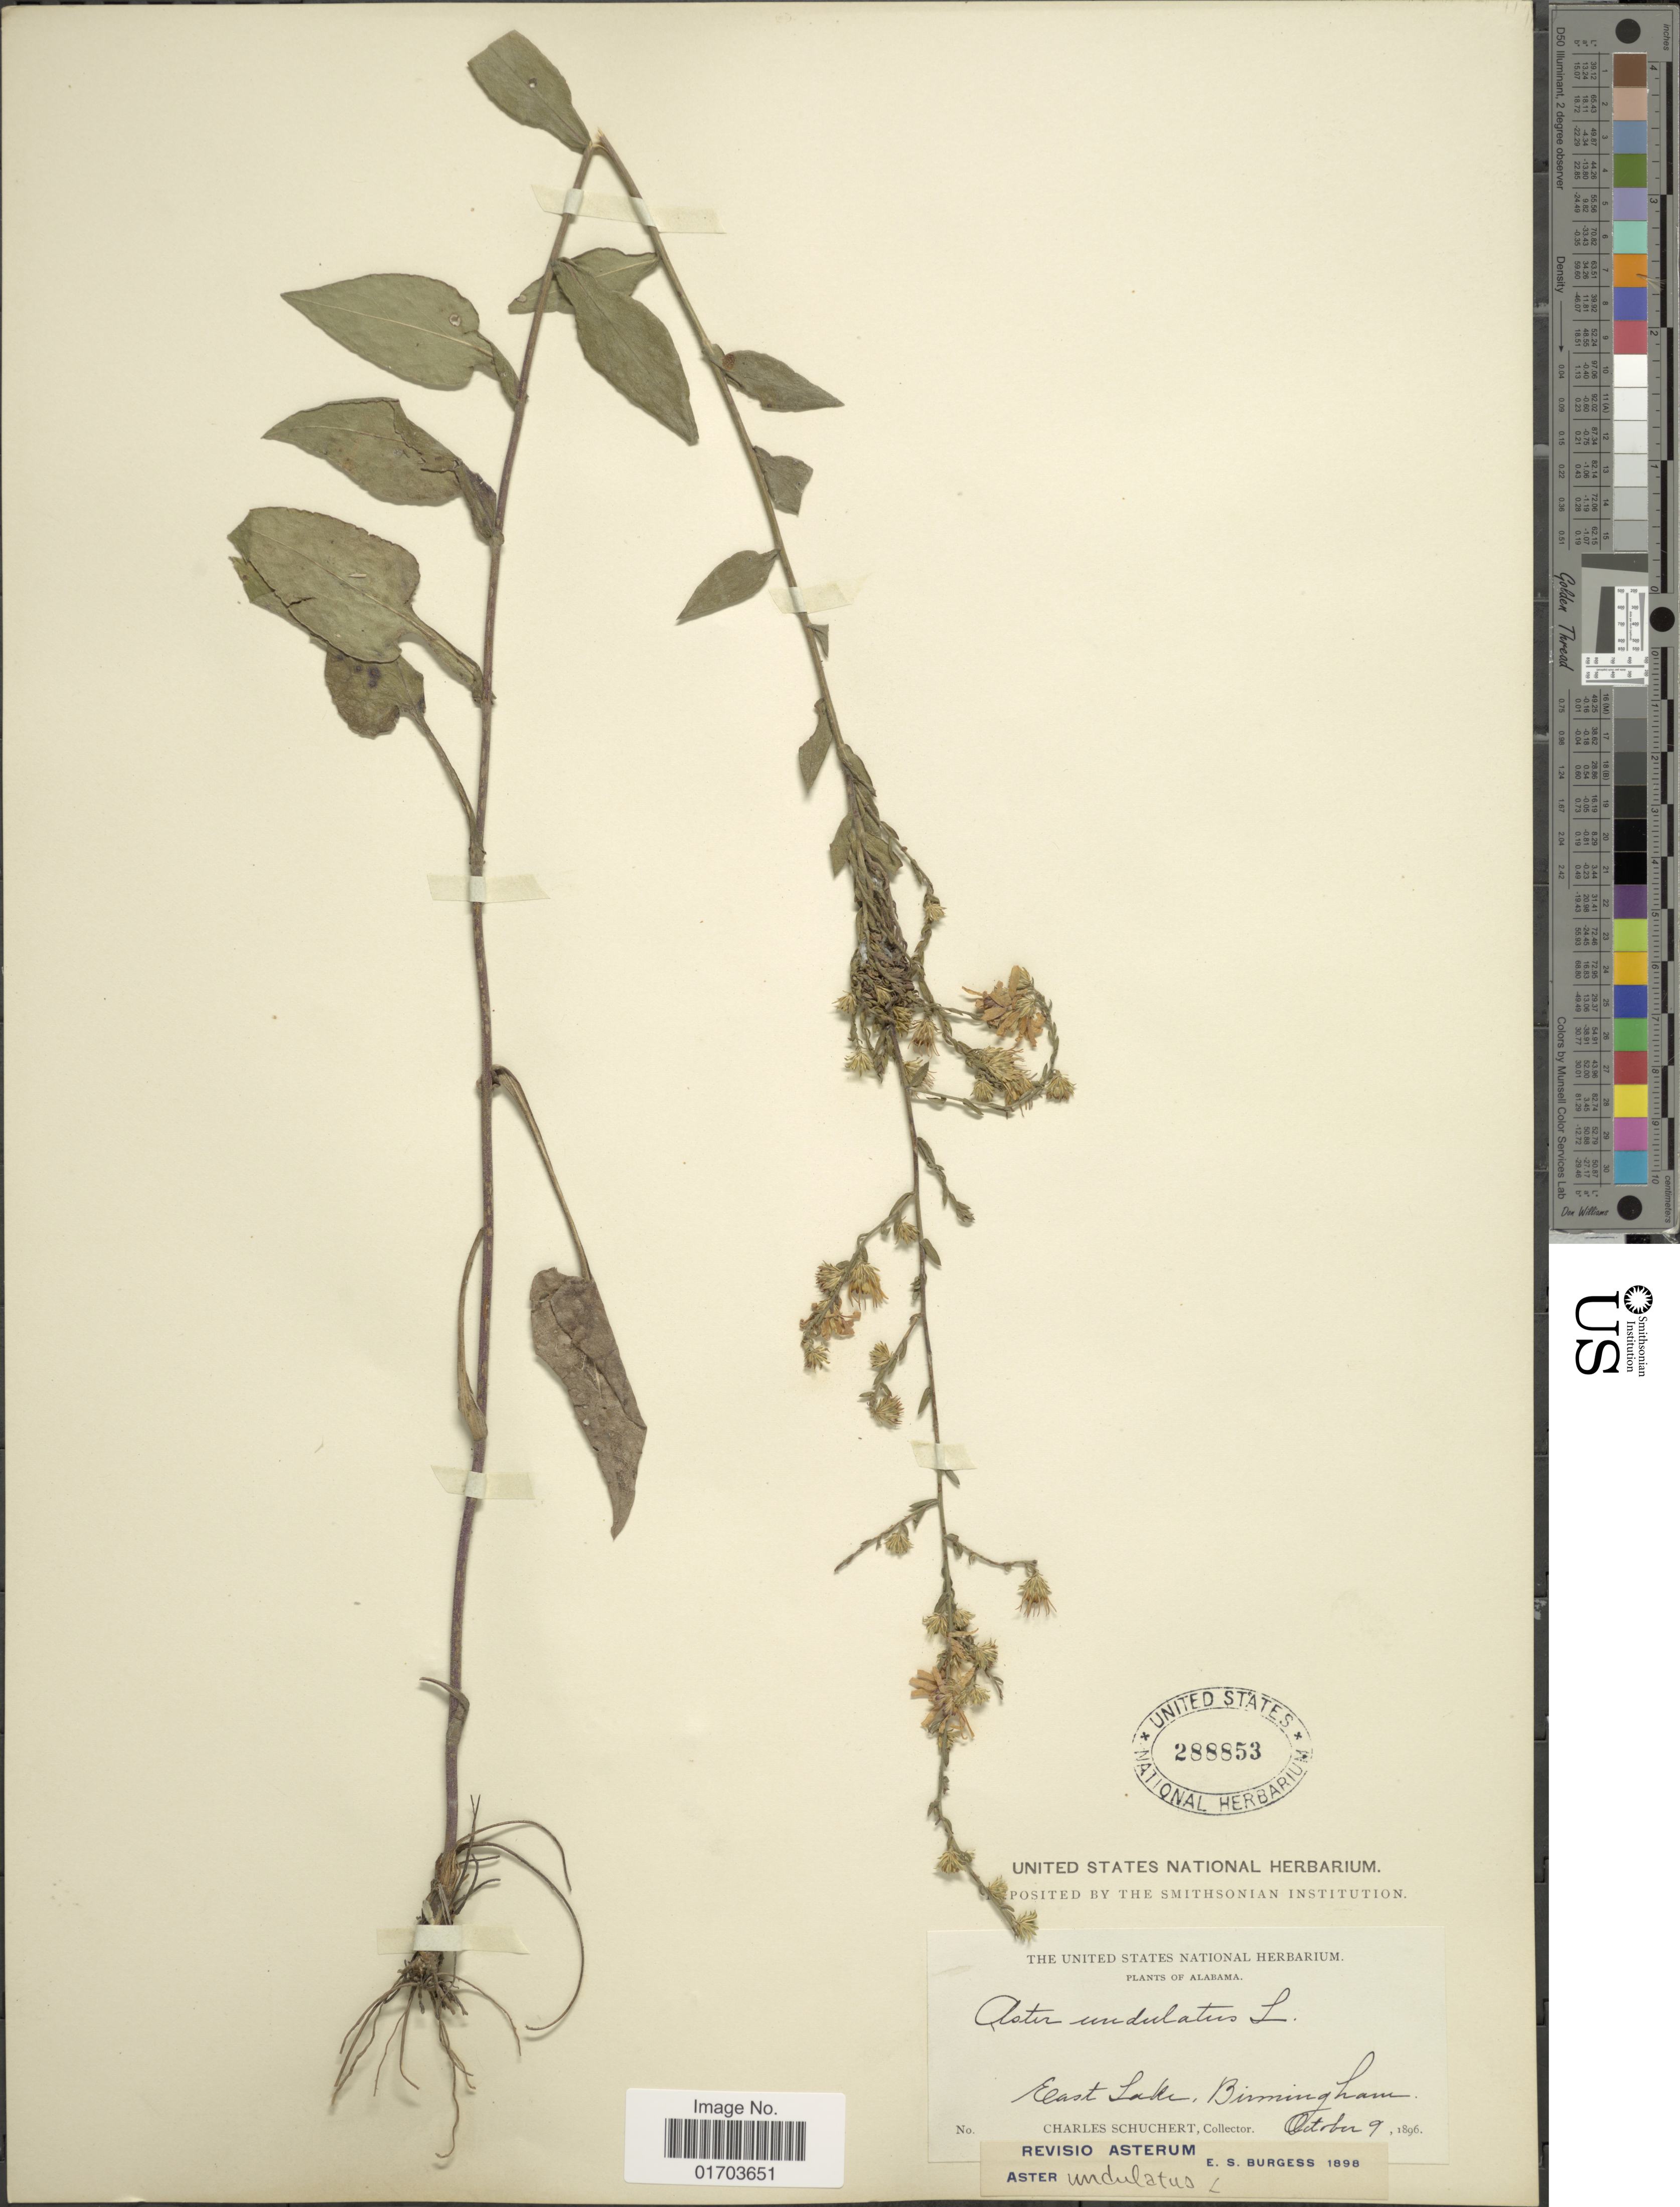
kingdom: Plantae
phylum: Tracheophyta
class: Magnoliopsida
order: Asterales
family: Asteraceae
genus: Symphyotrichum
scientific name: Symphyotrichum undulatum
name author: (L.) G.L. Nesom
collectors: C. Schuchert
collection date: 1896-10-09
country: United States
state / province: Alabama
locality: Alabama. East Lake, Birmingham.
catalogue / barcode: US 288853